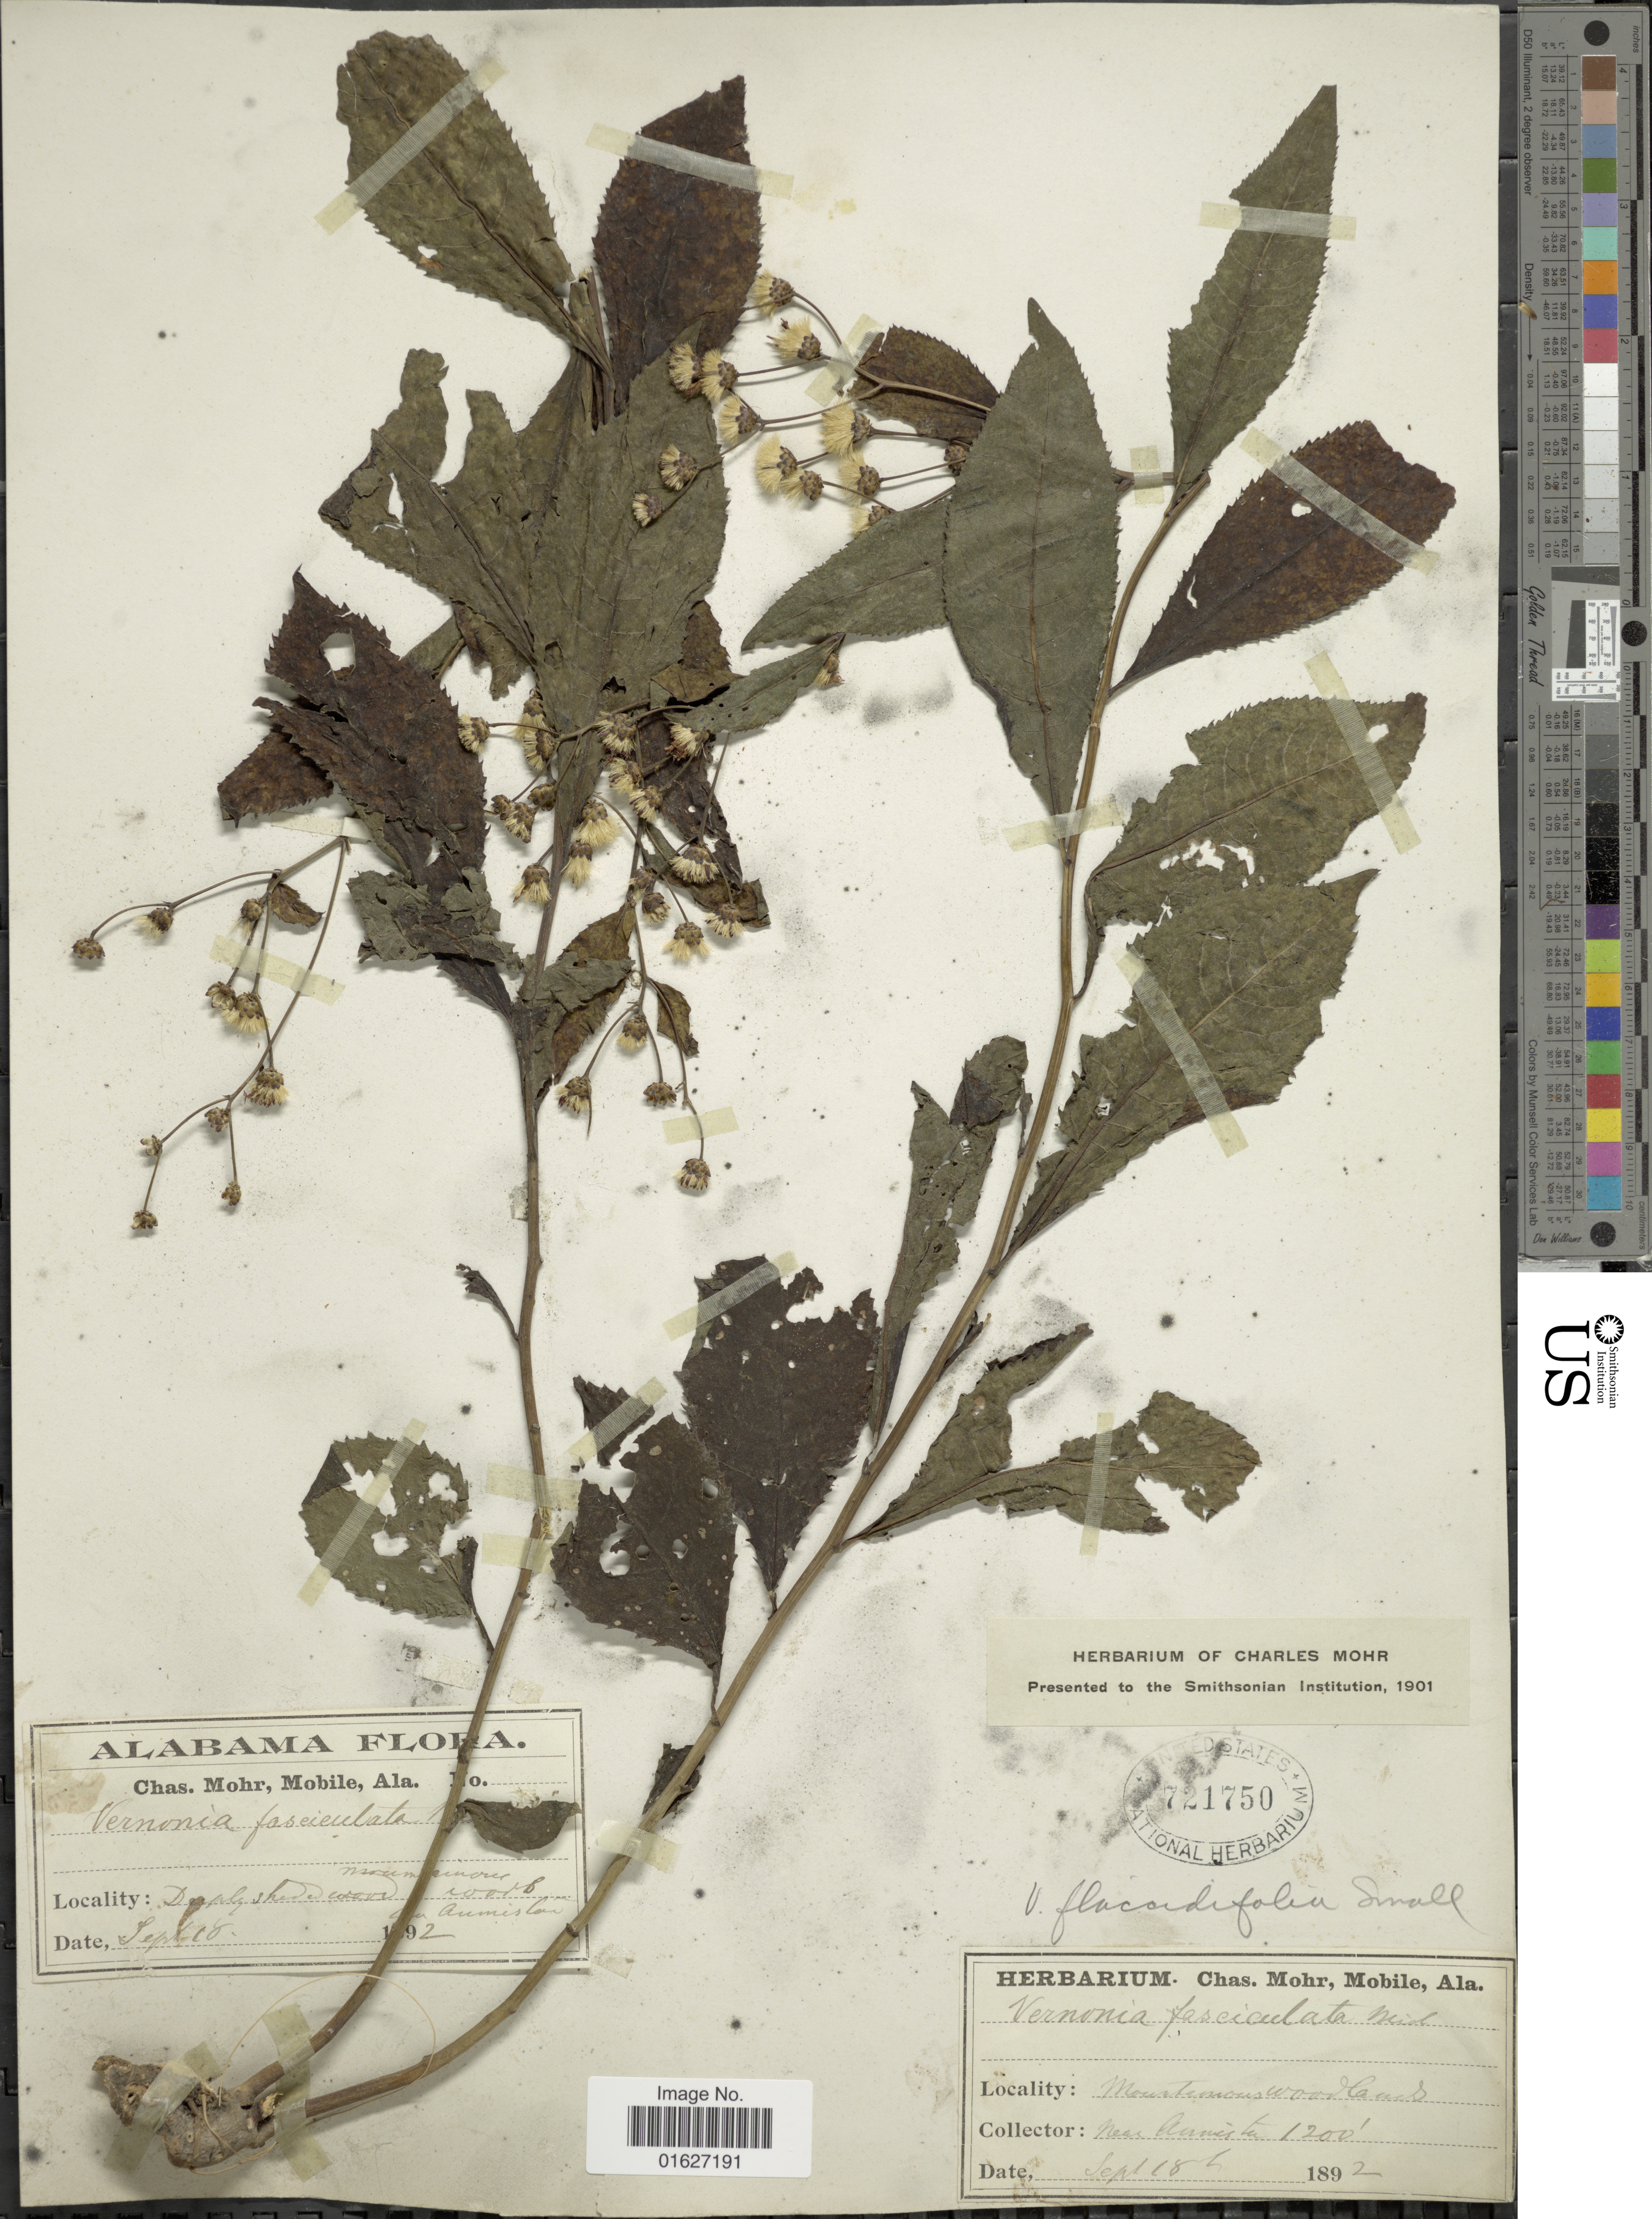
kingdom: Plantae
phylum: Tracheophyta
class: Magnoliopsida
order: Asterales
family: Asteraceae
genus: Vernonia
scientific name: Vernonia flaccidifolia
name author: Small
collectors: Mohr, C. T. (herbarium)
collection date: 1892-09-18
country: United States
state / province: Alabama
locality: Mourtemous woodlands. near Anniston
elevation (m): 366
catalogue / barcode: US 721750